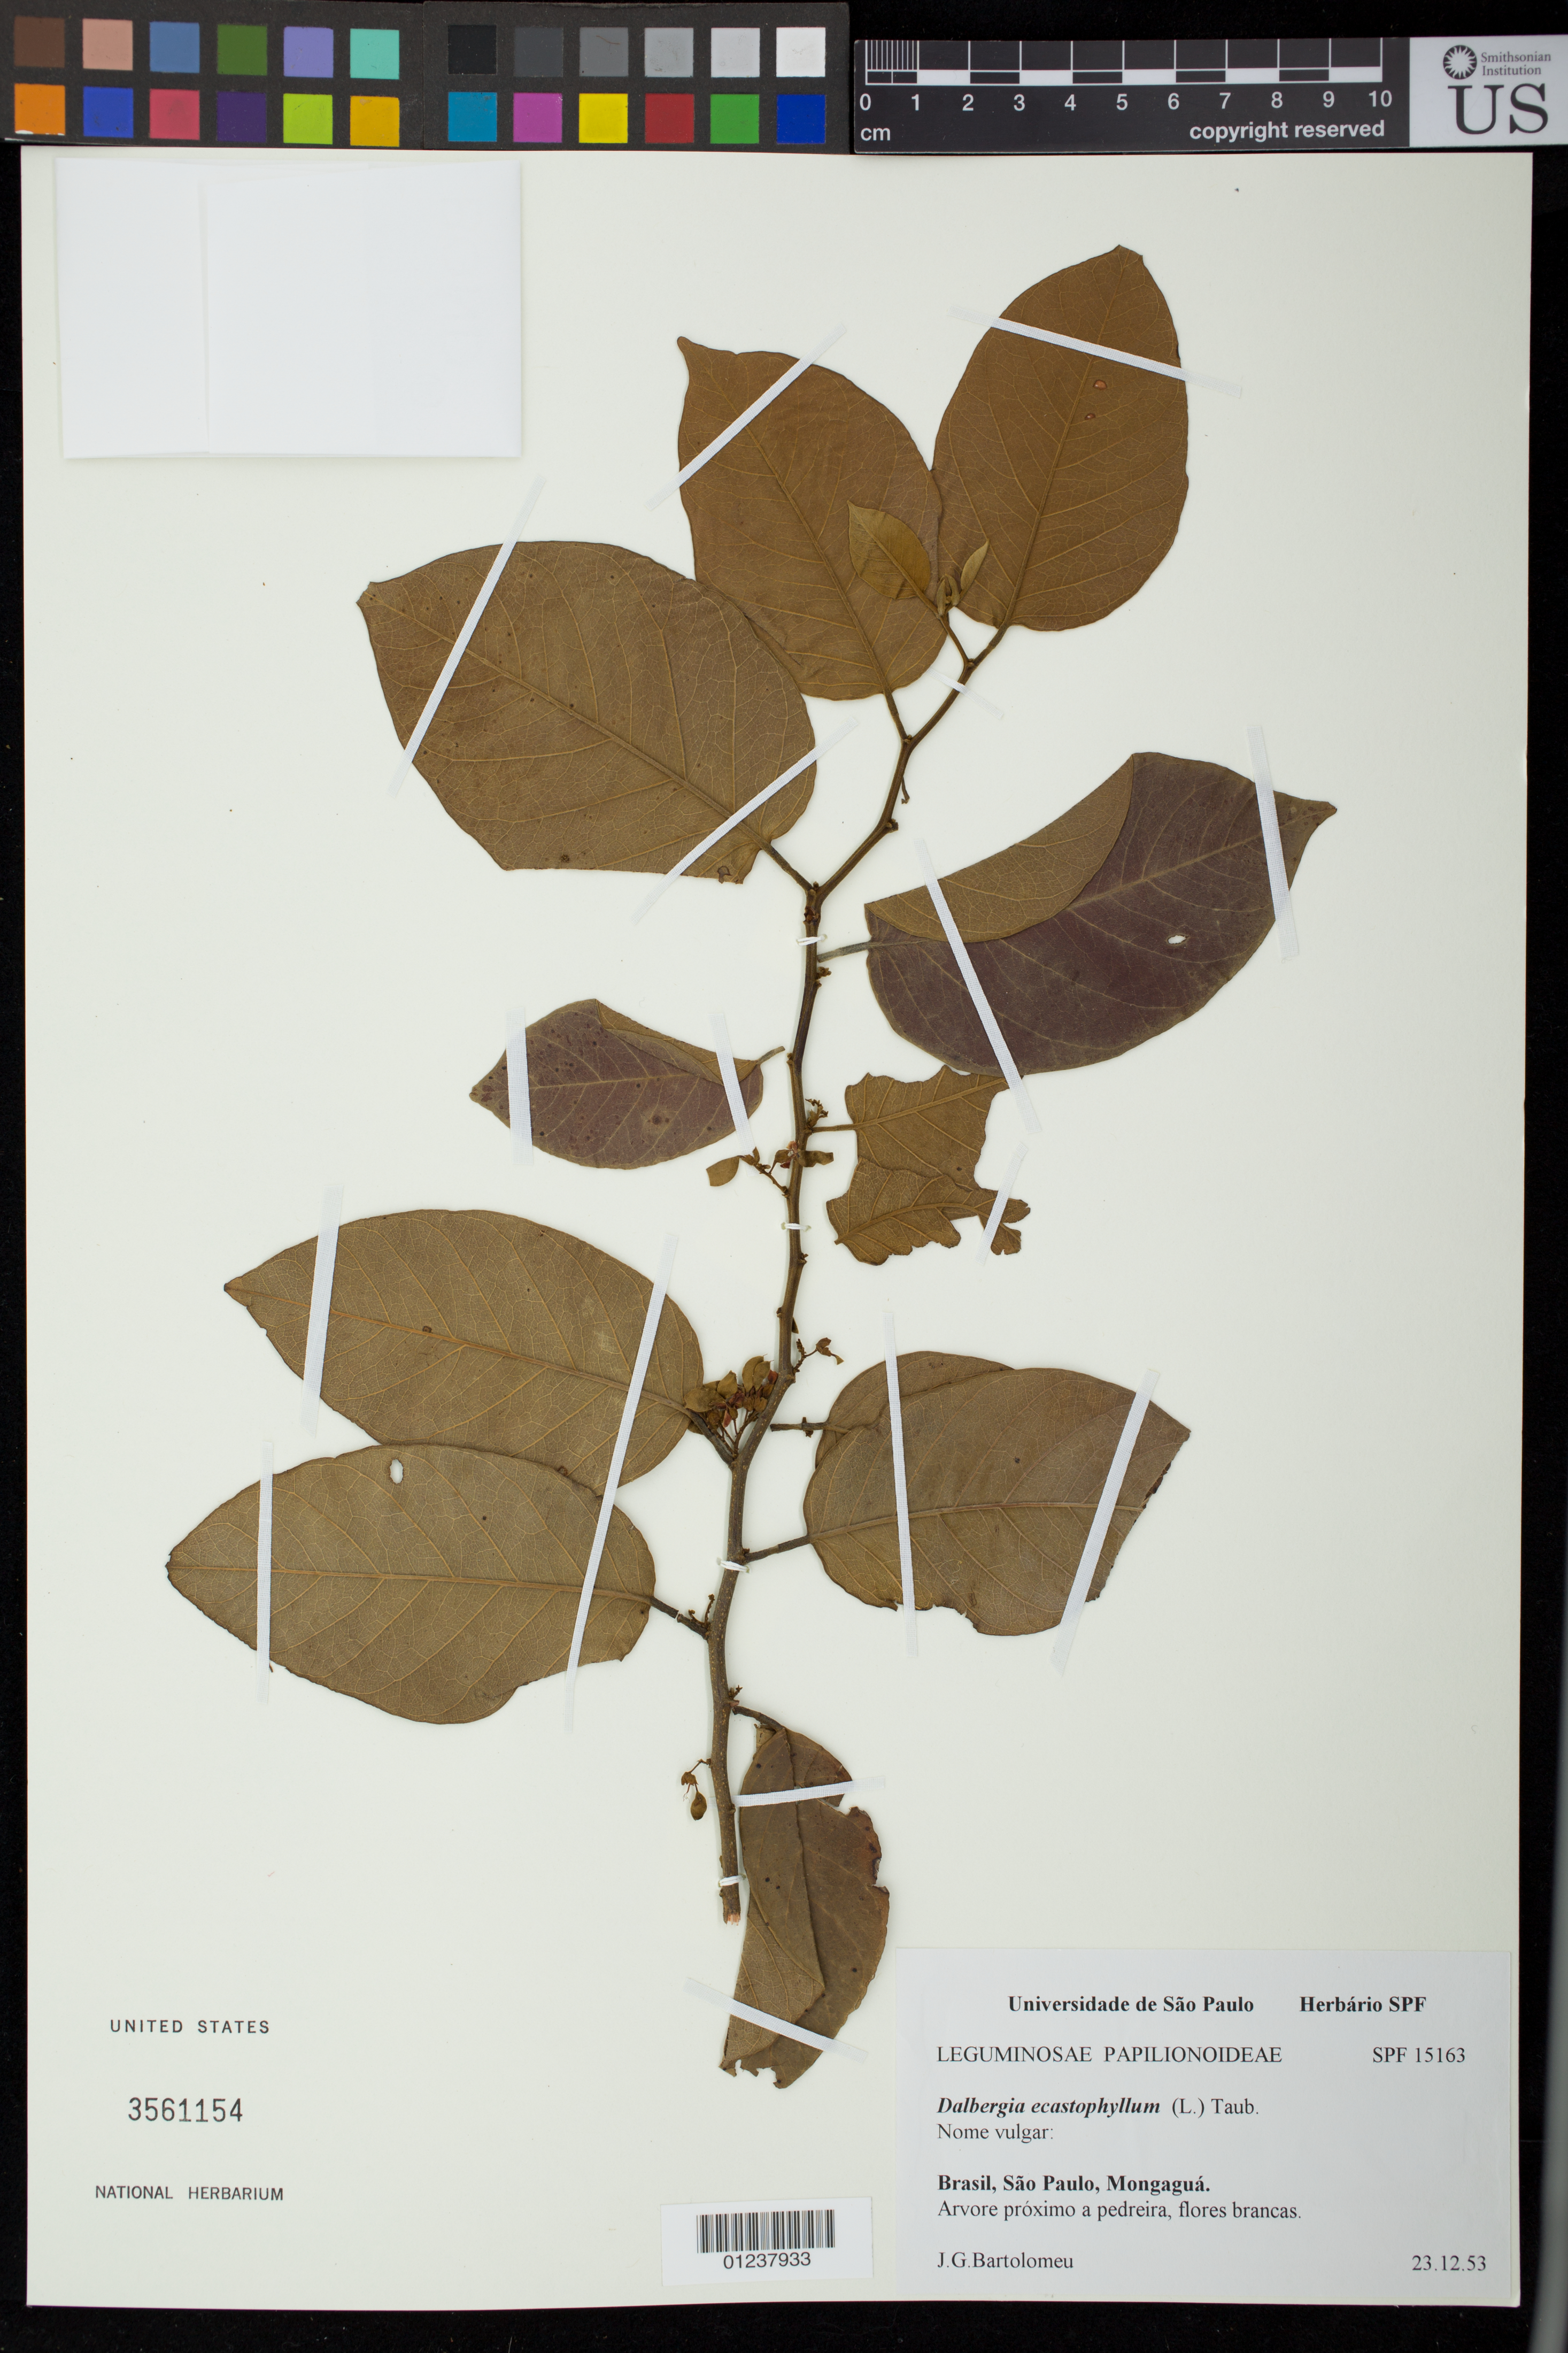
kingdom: Plantae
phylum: Tracheophyta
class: Magnoliopsida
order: Fabales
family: Fabaceae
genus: Dalbergia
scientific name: Dalbergia ecastaphyllum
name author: (L.) Taub.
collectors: J. G. Bartolomeu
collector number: SPF 15163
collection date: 1953-12-23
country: Brazil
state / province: Sao Paulo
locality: Mongagua.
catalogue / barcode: US 3561154